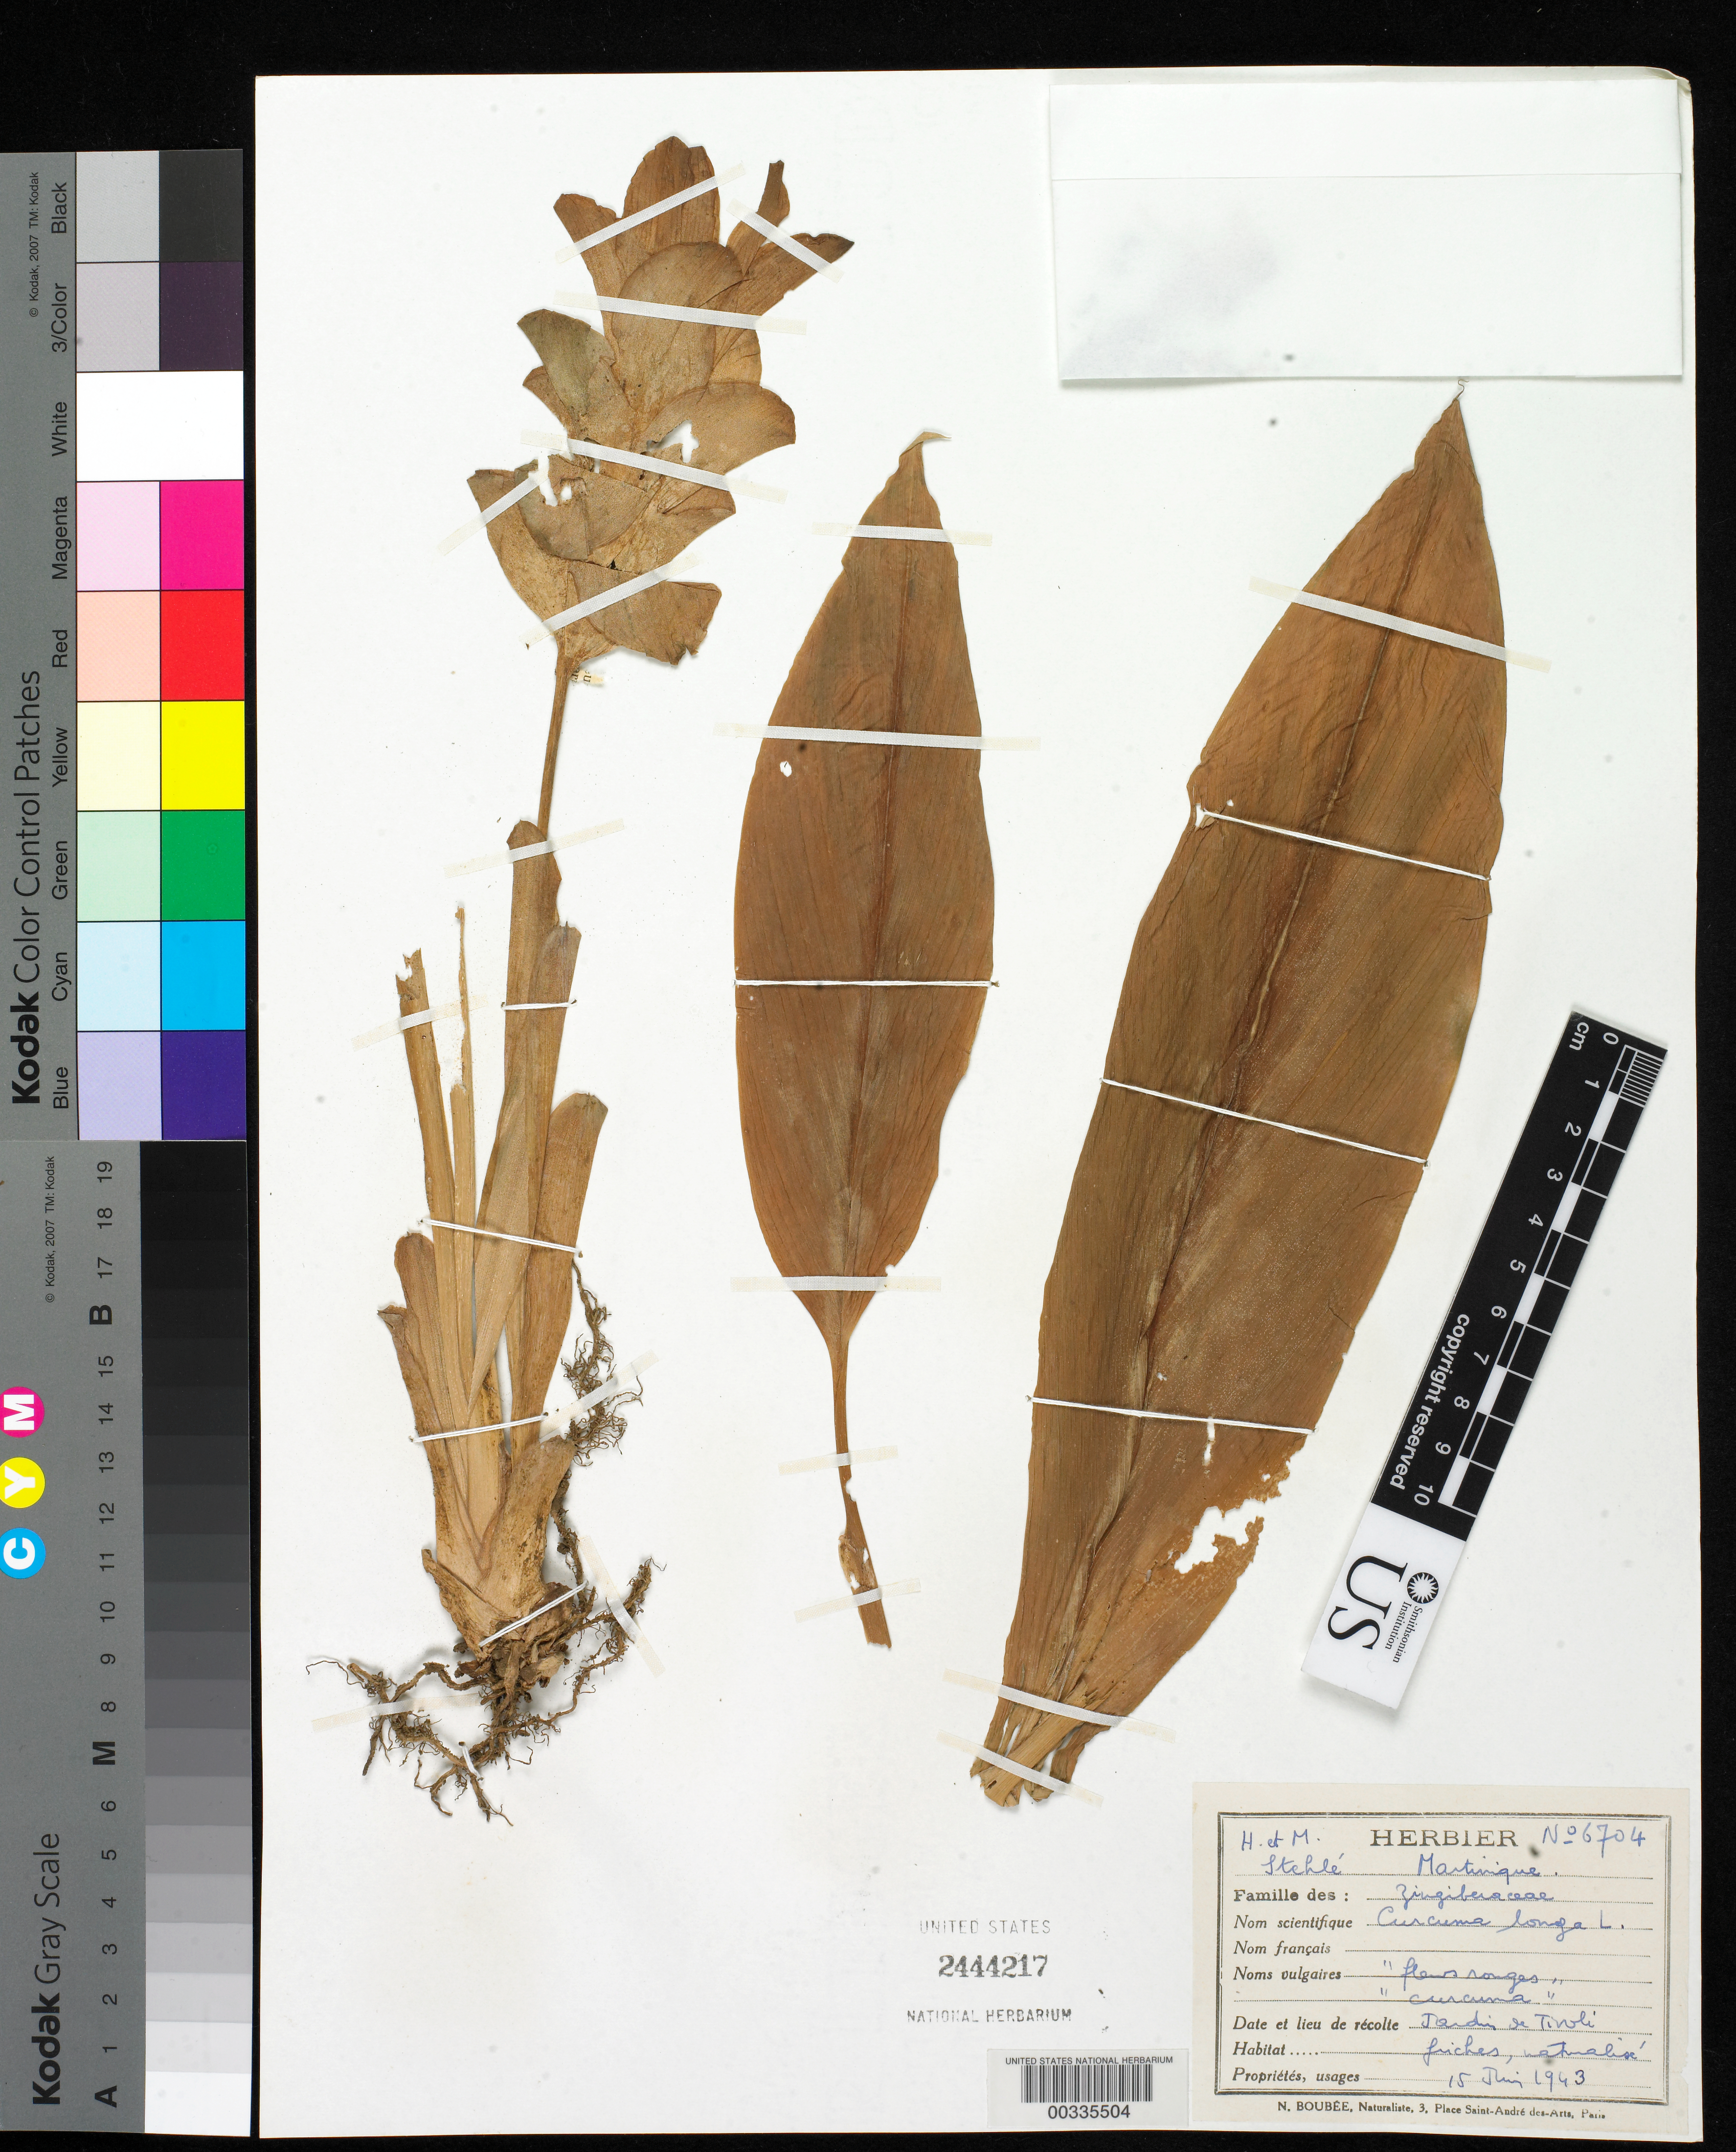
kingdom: Plantae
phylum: Tracheophyta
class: Liliopsida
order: Zingiberales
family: Zingiberaceae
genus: Curcuma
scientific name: Curcuma longa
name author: L.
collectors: H. Stehlé & M. Stehlé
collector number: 6704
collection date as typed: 15 Jun 1943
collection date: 1943-06-15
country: Martinique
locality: Jardin de tivoli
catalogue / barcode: US 2444217